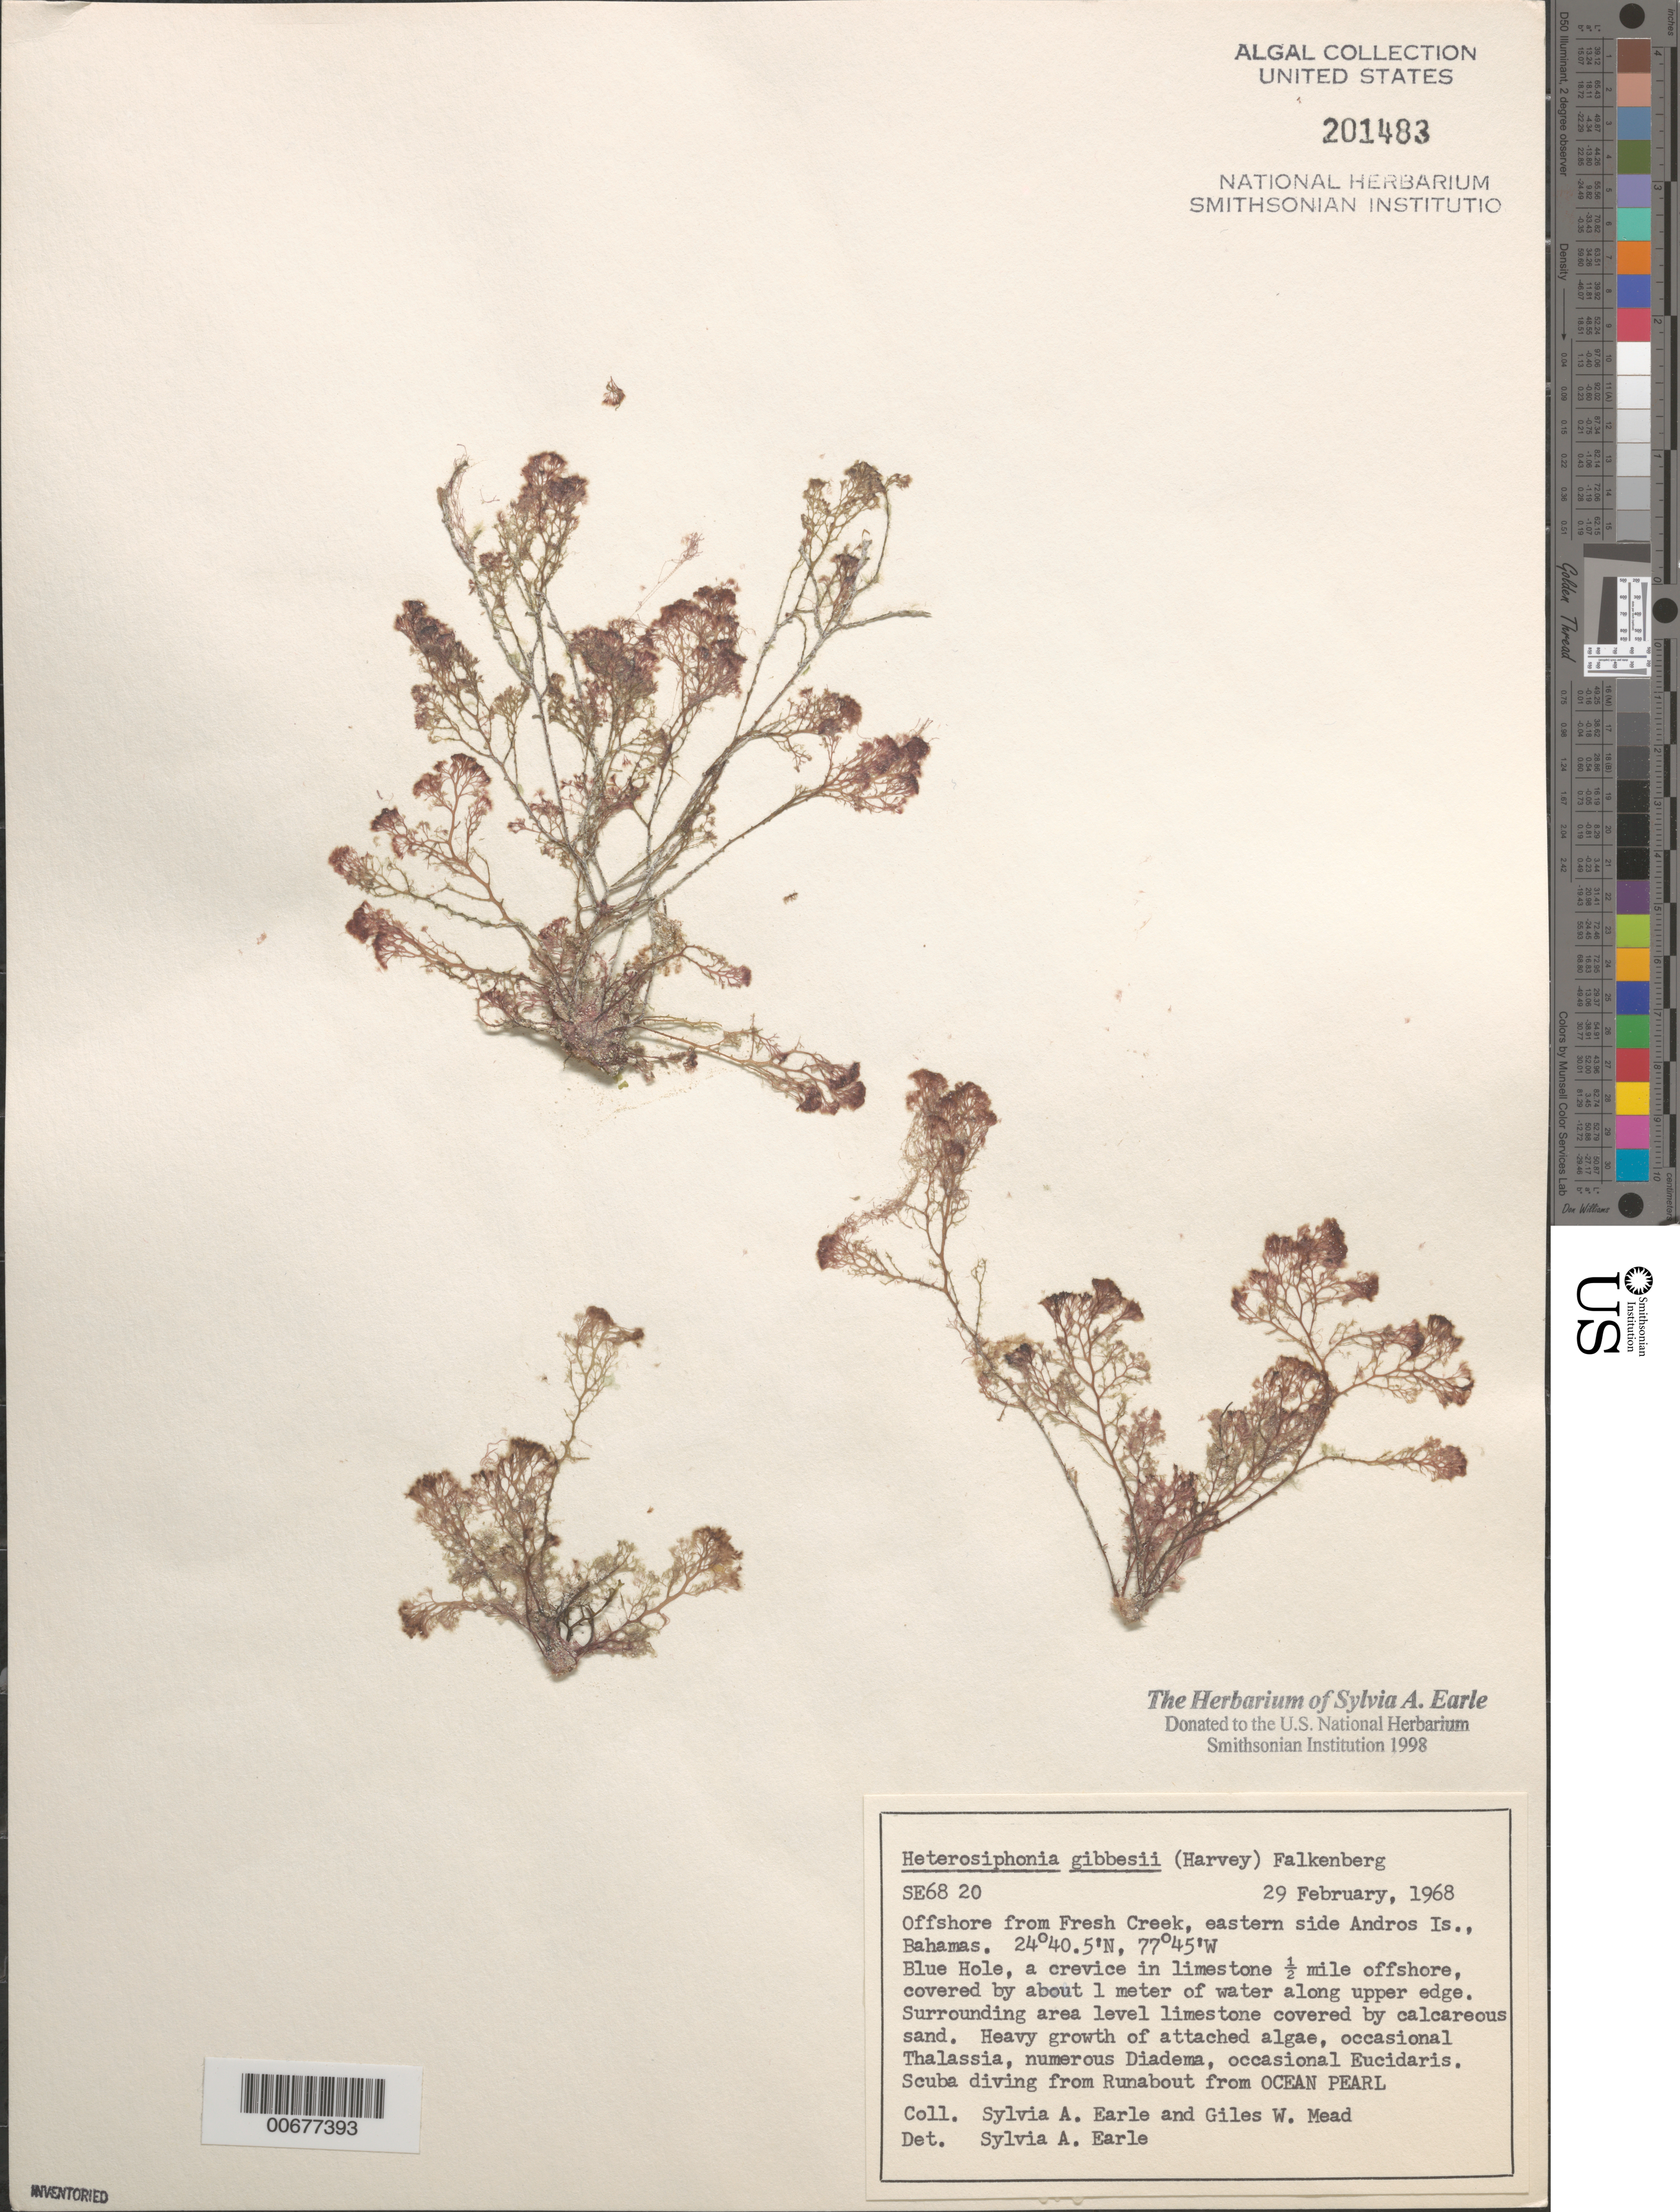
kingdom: Plantae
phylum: Rhodophyta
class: Florideophyceae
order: Ceramiales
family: Dasyaceae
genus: Heterosiphonia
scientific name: Heterosiphonia gibbesii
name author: (Harv.)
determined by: Earle, S. A.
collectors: S. A. Earle & G. W. Mead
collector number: SE 6820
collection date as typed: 29 Feb 1968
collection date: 1968-02-29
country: Bahamas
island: Andros Island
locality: Blue Hole, off Fresh Creek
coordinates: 24 40.5' N, 77 45' W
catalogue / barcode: US 201483